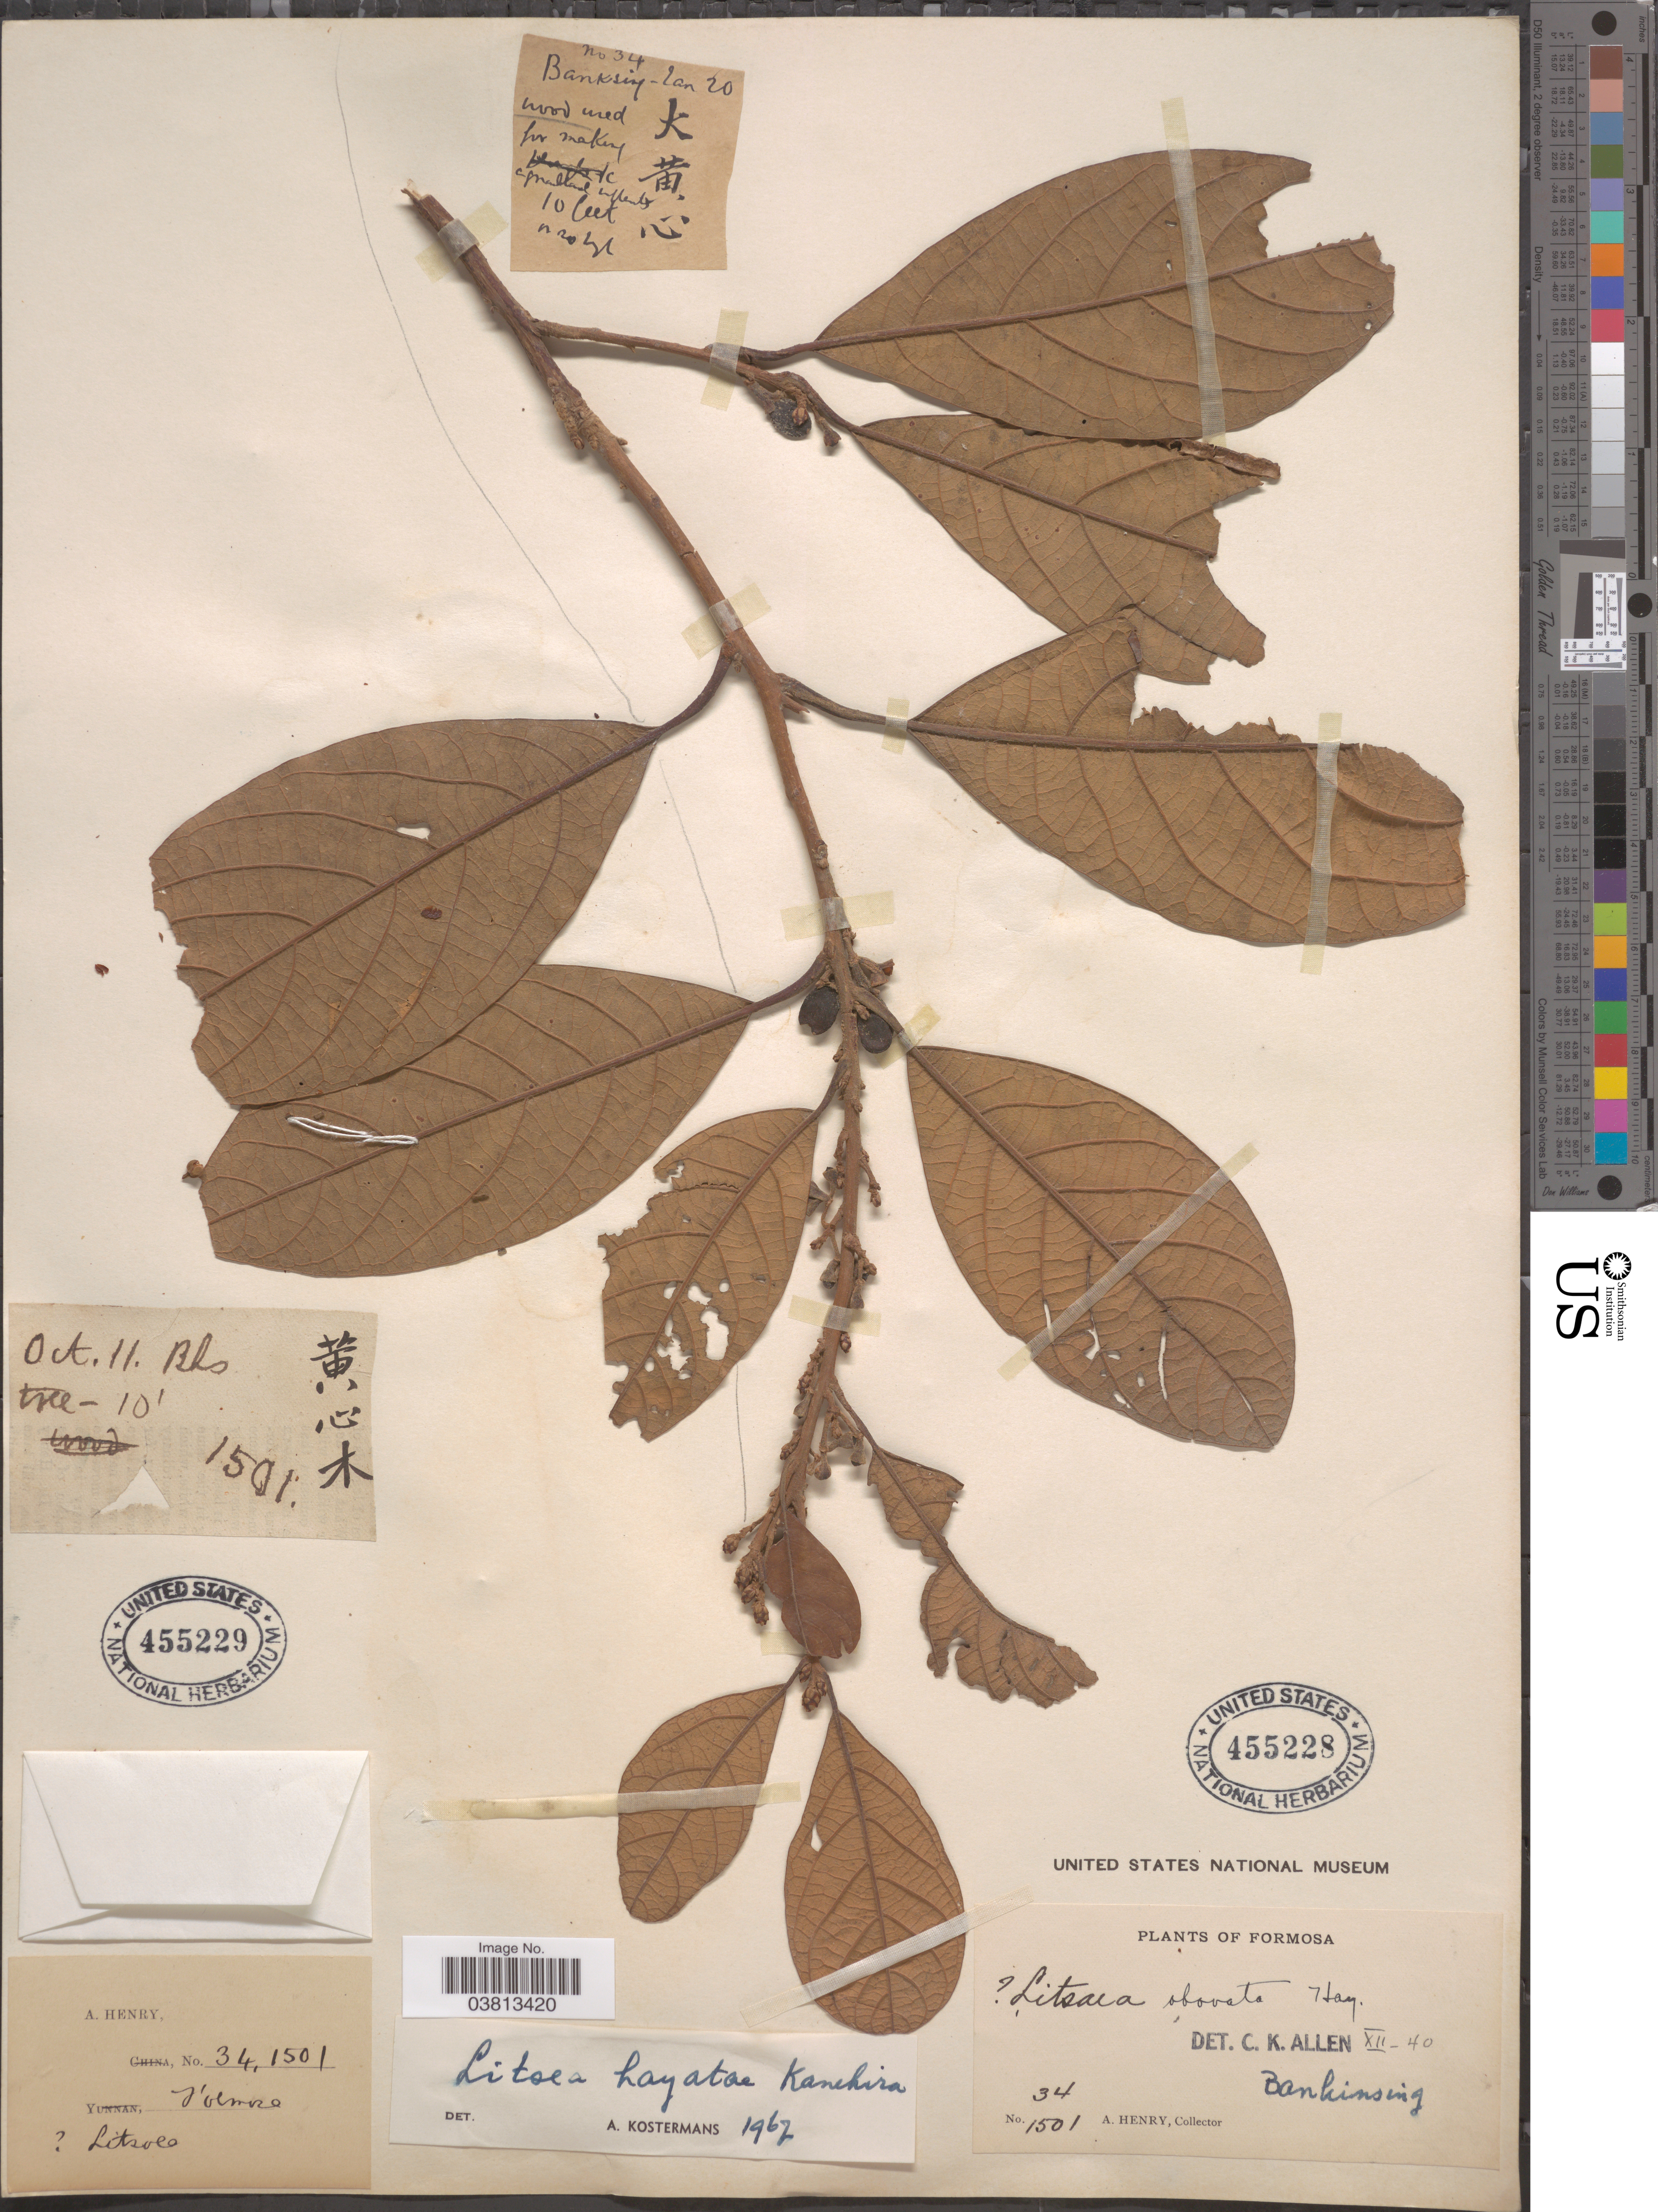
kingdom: Plantae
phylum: Tracheophyta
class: Magnoliopsida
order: Laurales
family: Lauraceae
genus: Litsea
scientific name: Litsea hayatae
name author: Kaneh.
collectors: A. Henry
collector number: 34/1501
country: Taiwan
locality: Formosa. Bankinsing.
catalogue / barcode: US 455228